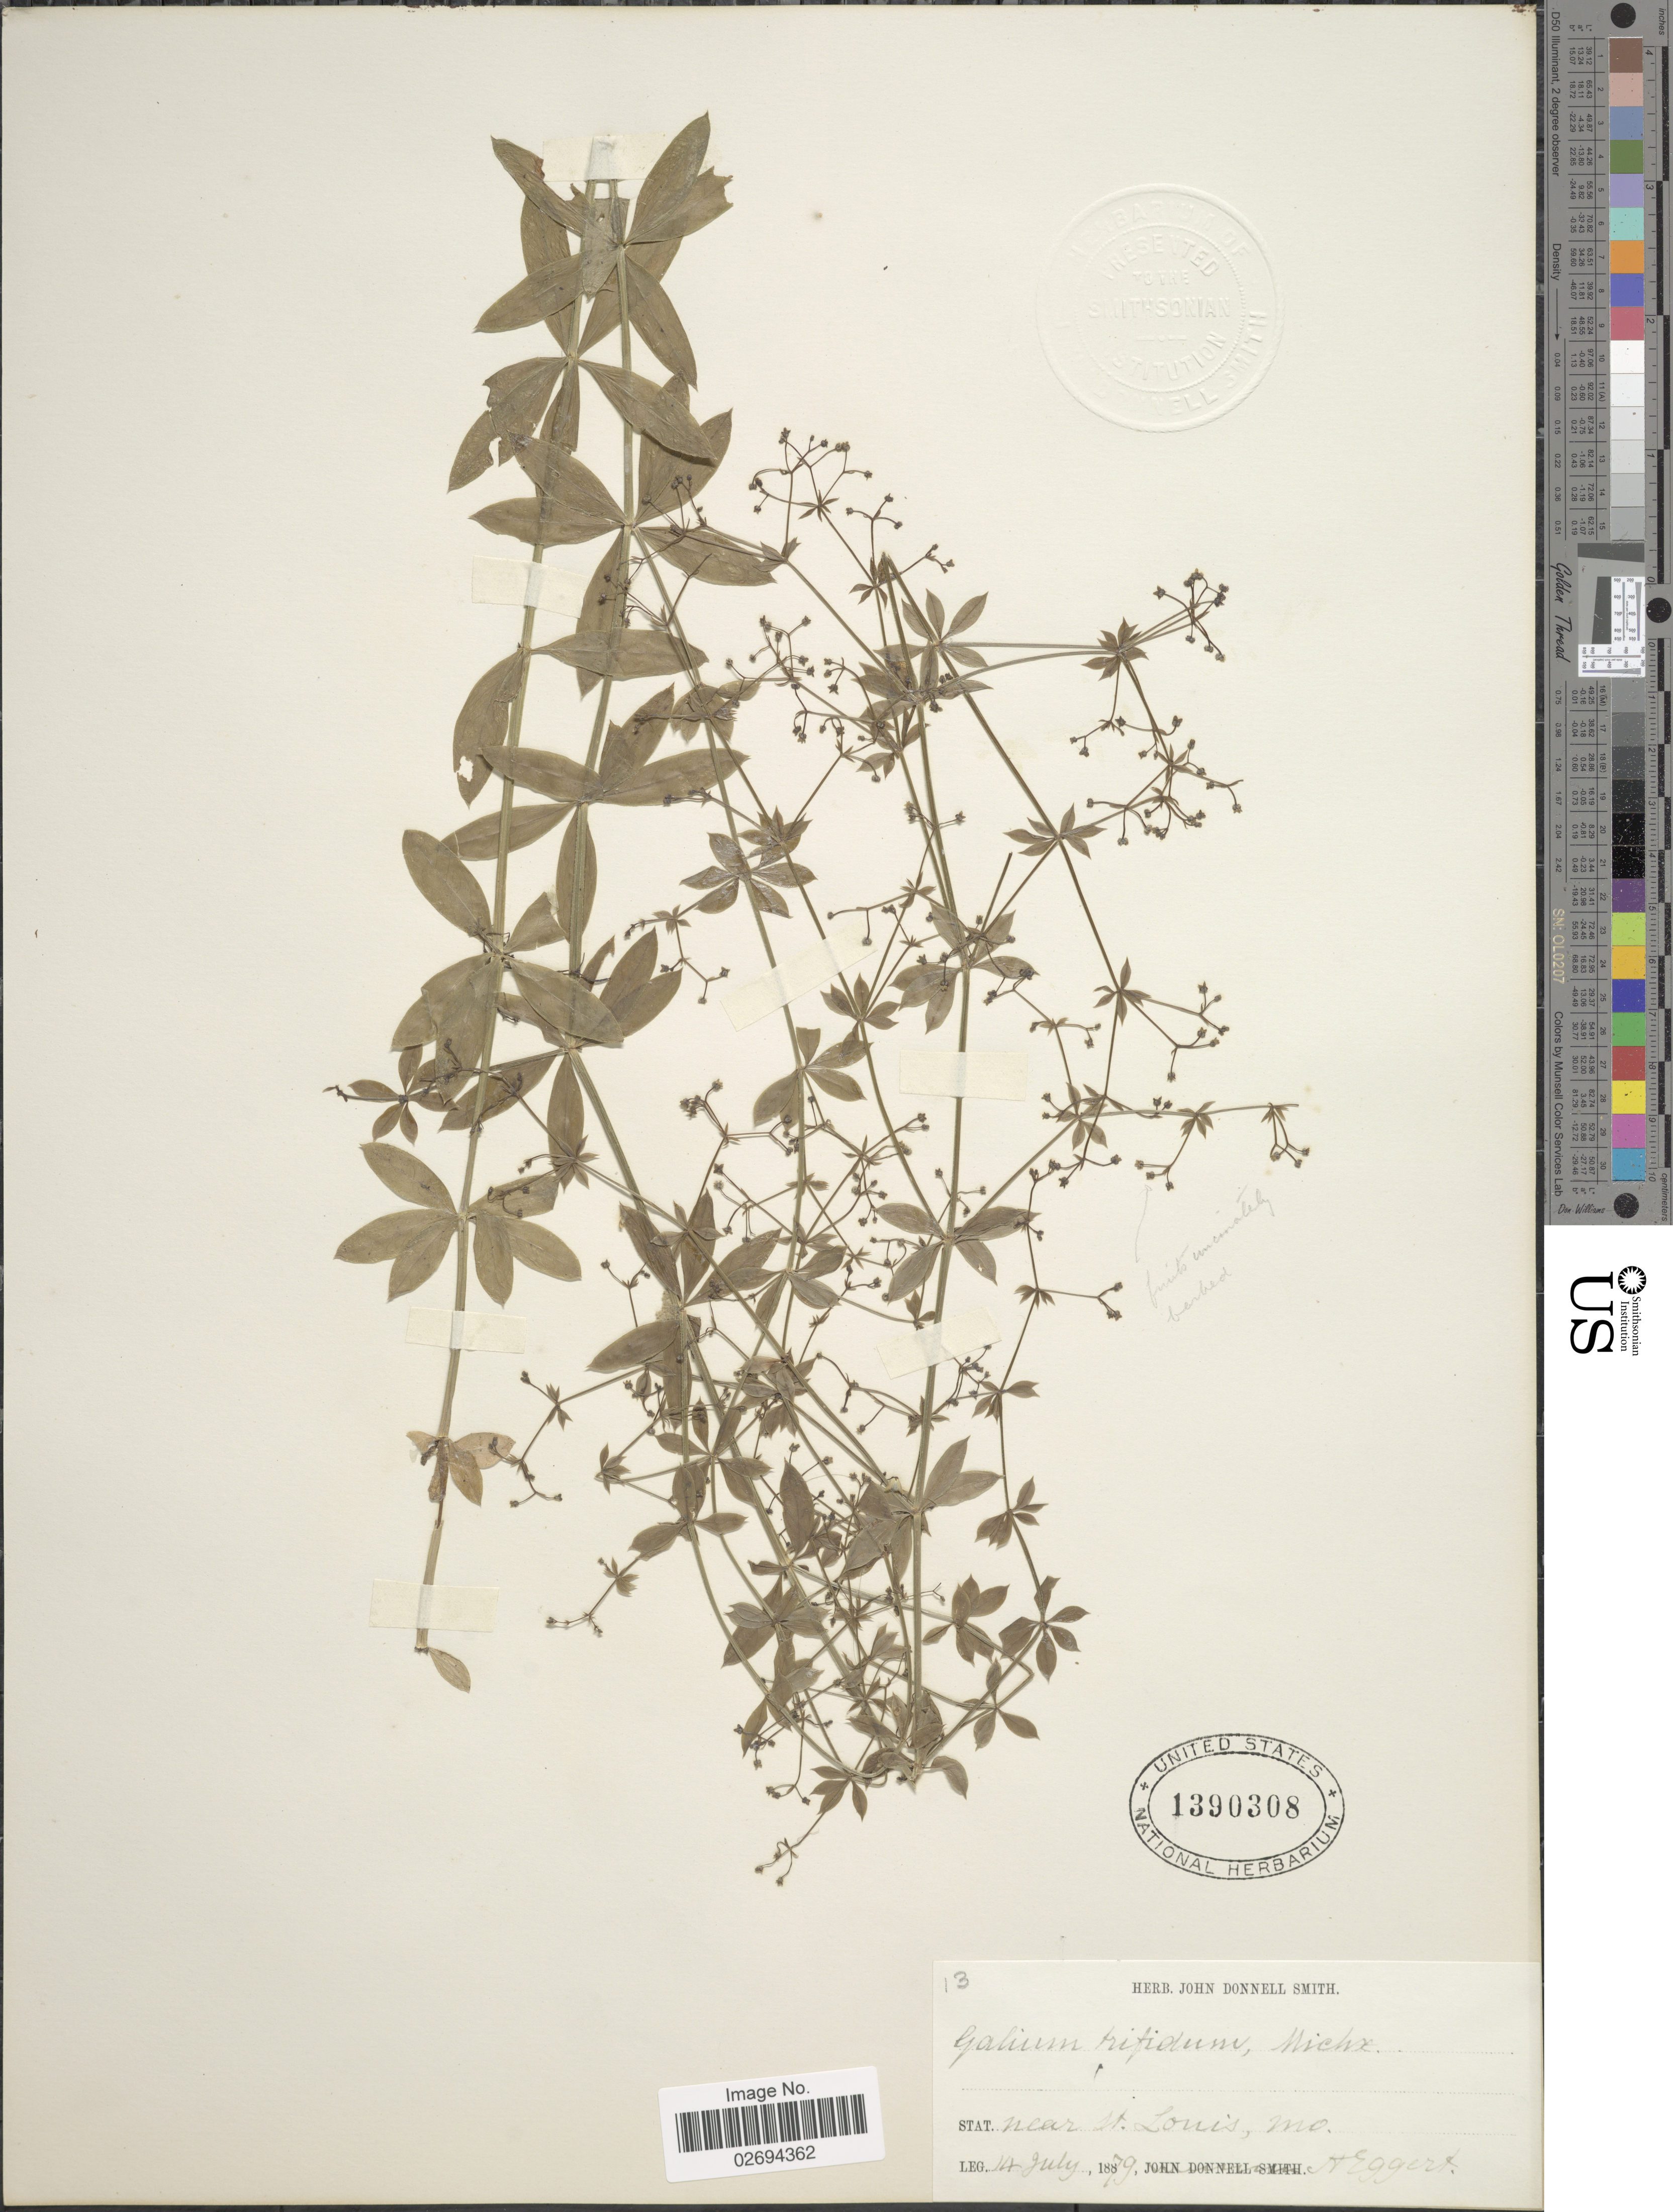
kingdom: Plantae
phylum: Tracheophyta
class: Magnoliopsida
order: Gentianales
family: Rubiaceae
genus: Galium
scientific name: Galium triflorum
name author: Michx.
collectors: H. Eggert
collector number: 13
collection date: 1879-07-14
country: United States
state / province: Missouri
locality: Near St. Louis, Mo.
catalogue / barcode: US 1390308